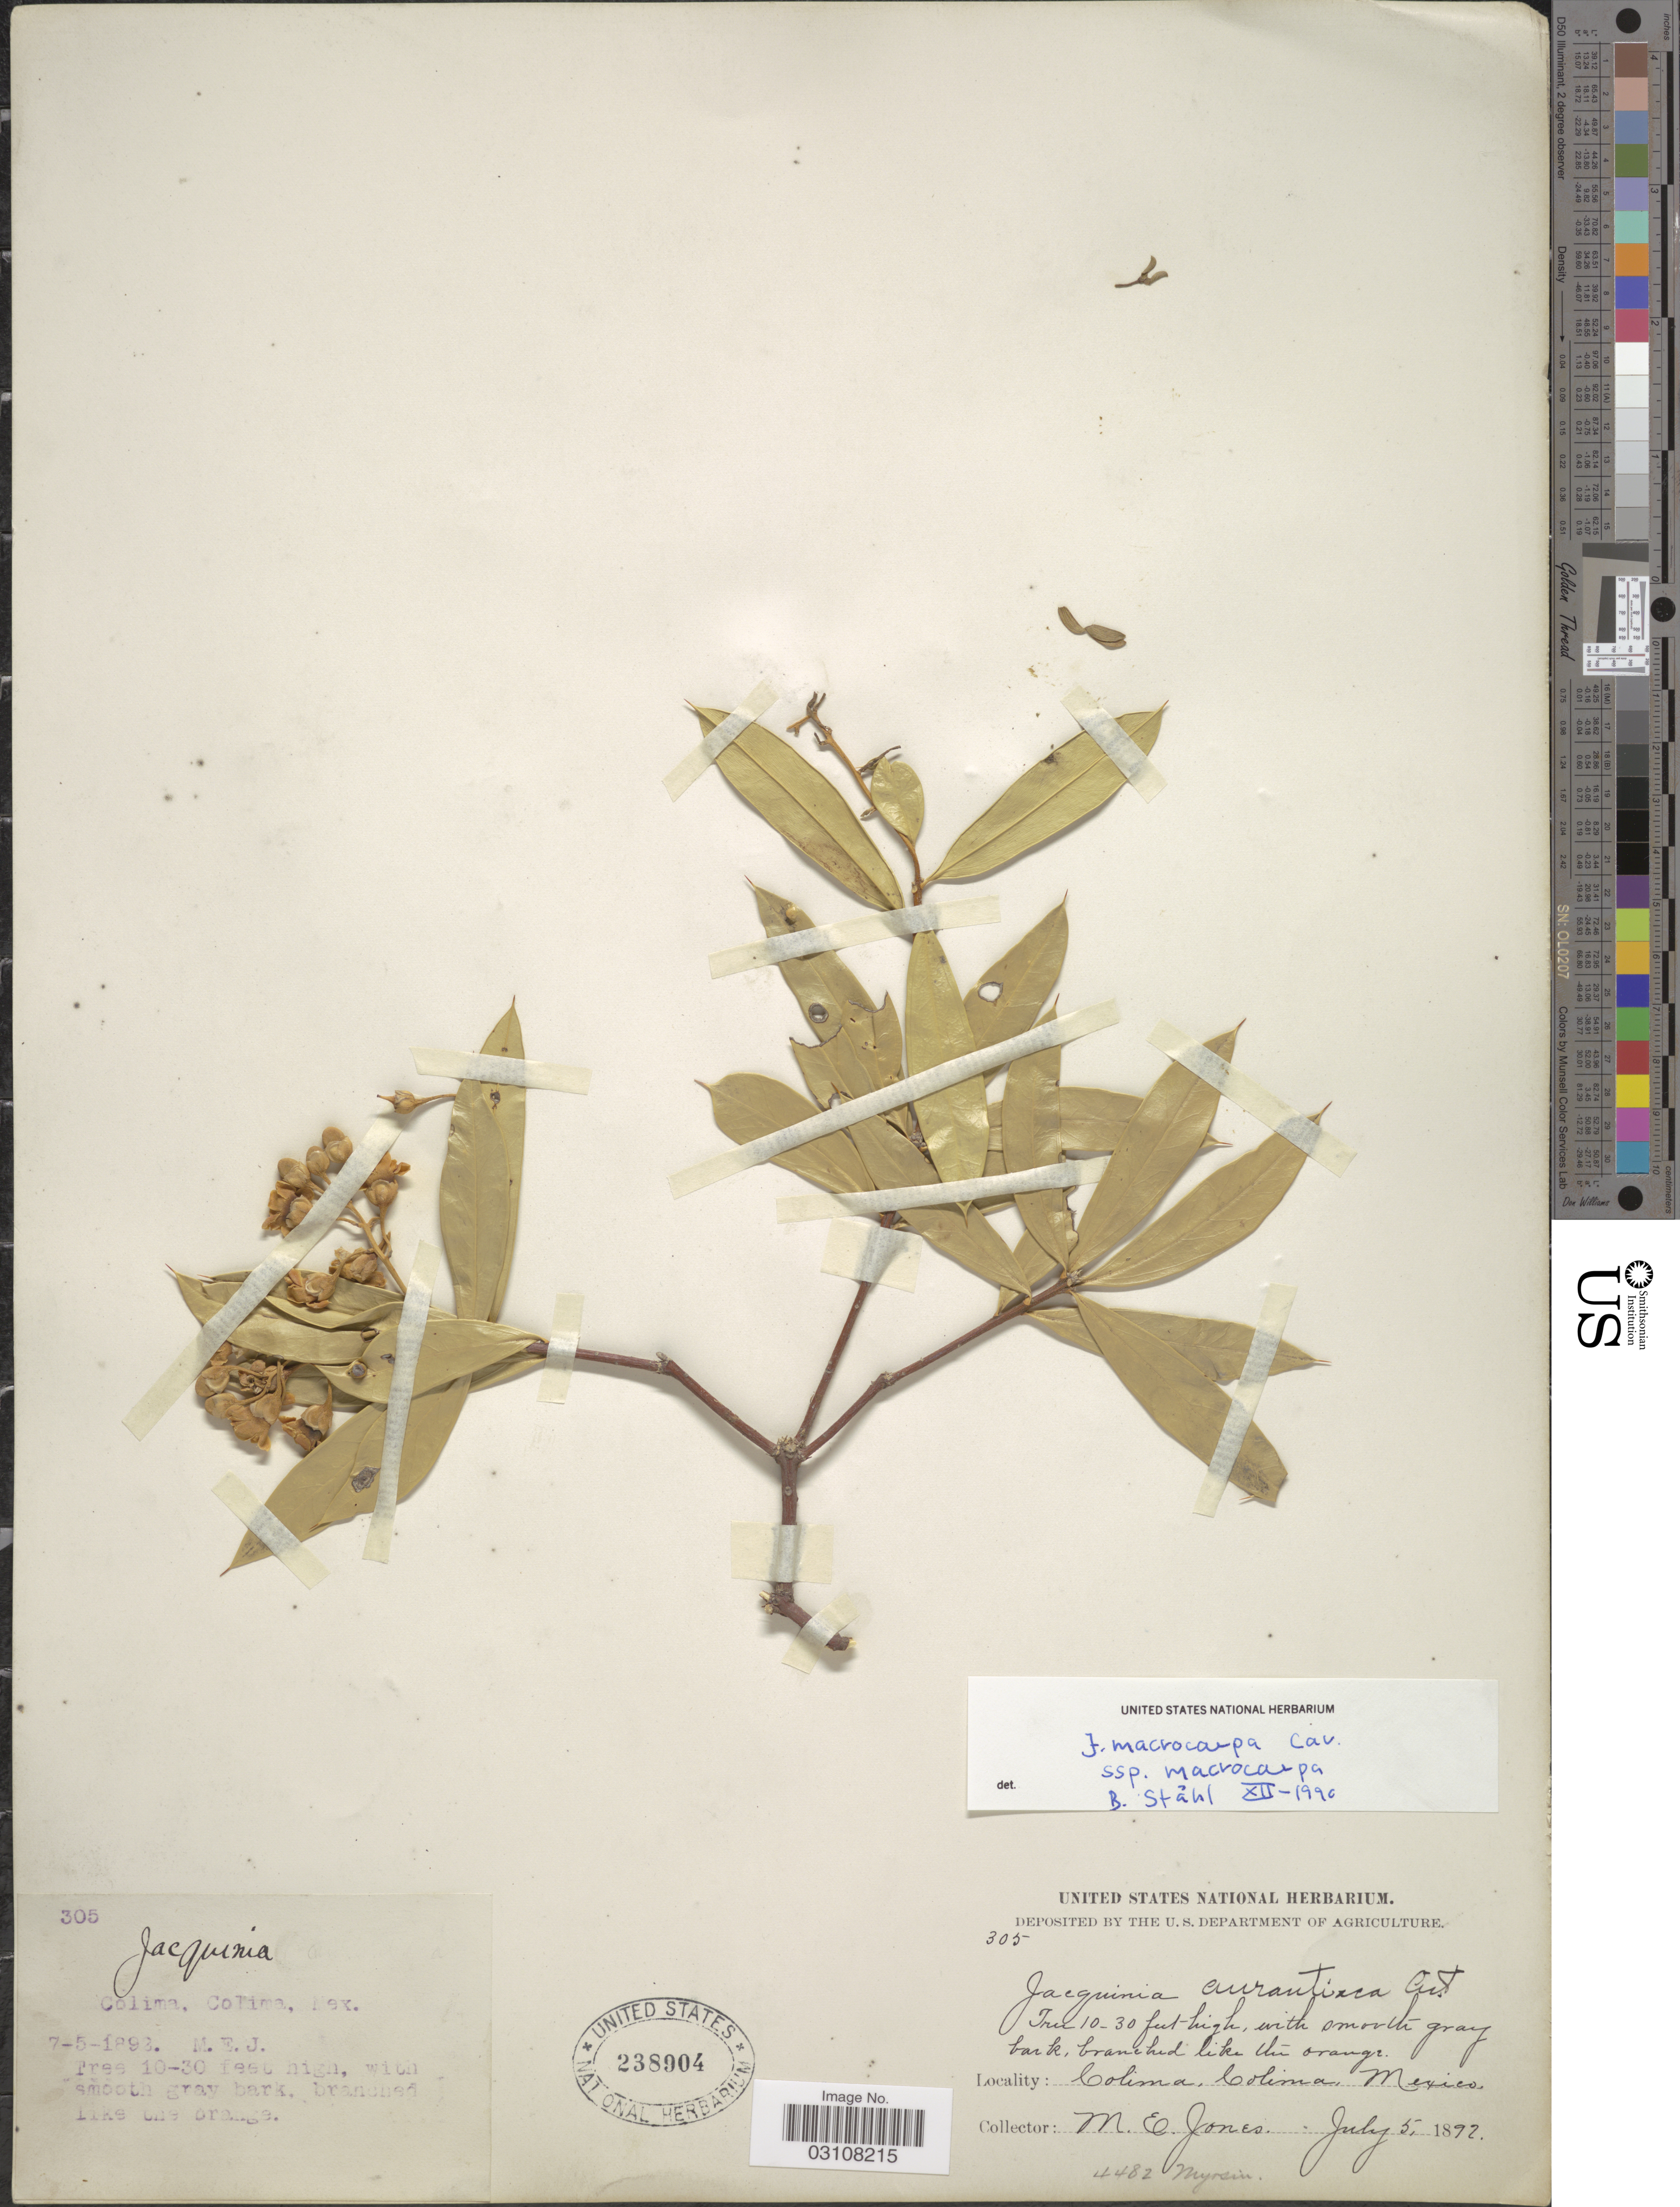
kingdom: Plantae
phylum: Tracheophyta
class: Magnoliopsida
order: Ericales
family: Primulaceae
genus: Jacquinia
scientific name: Jacquinia macrocarpa subsp. macrocarpa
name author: Cav.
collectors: M. E. Jones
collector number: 305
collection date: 1892-07-05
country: Mexico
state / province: Colima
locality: Colima.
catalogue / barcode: US 238904